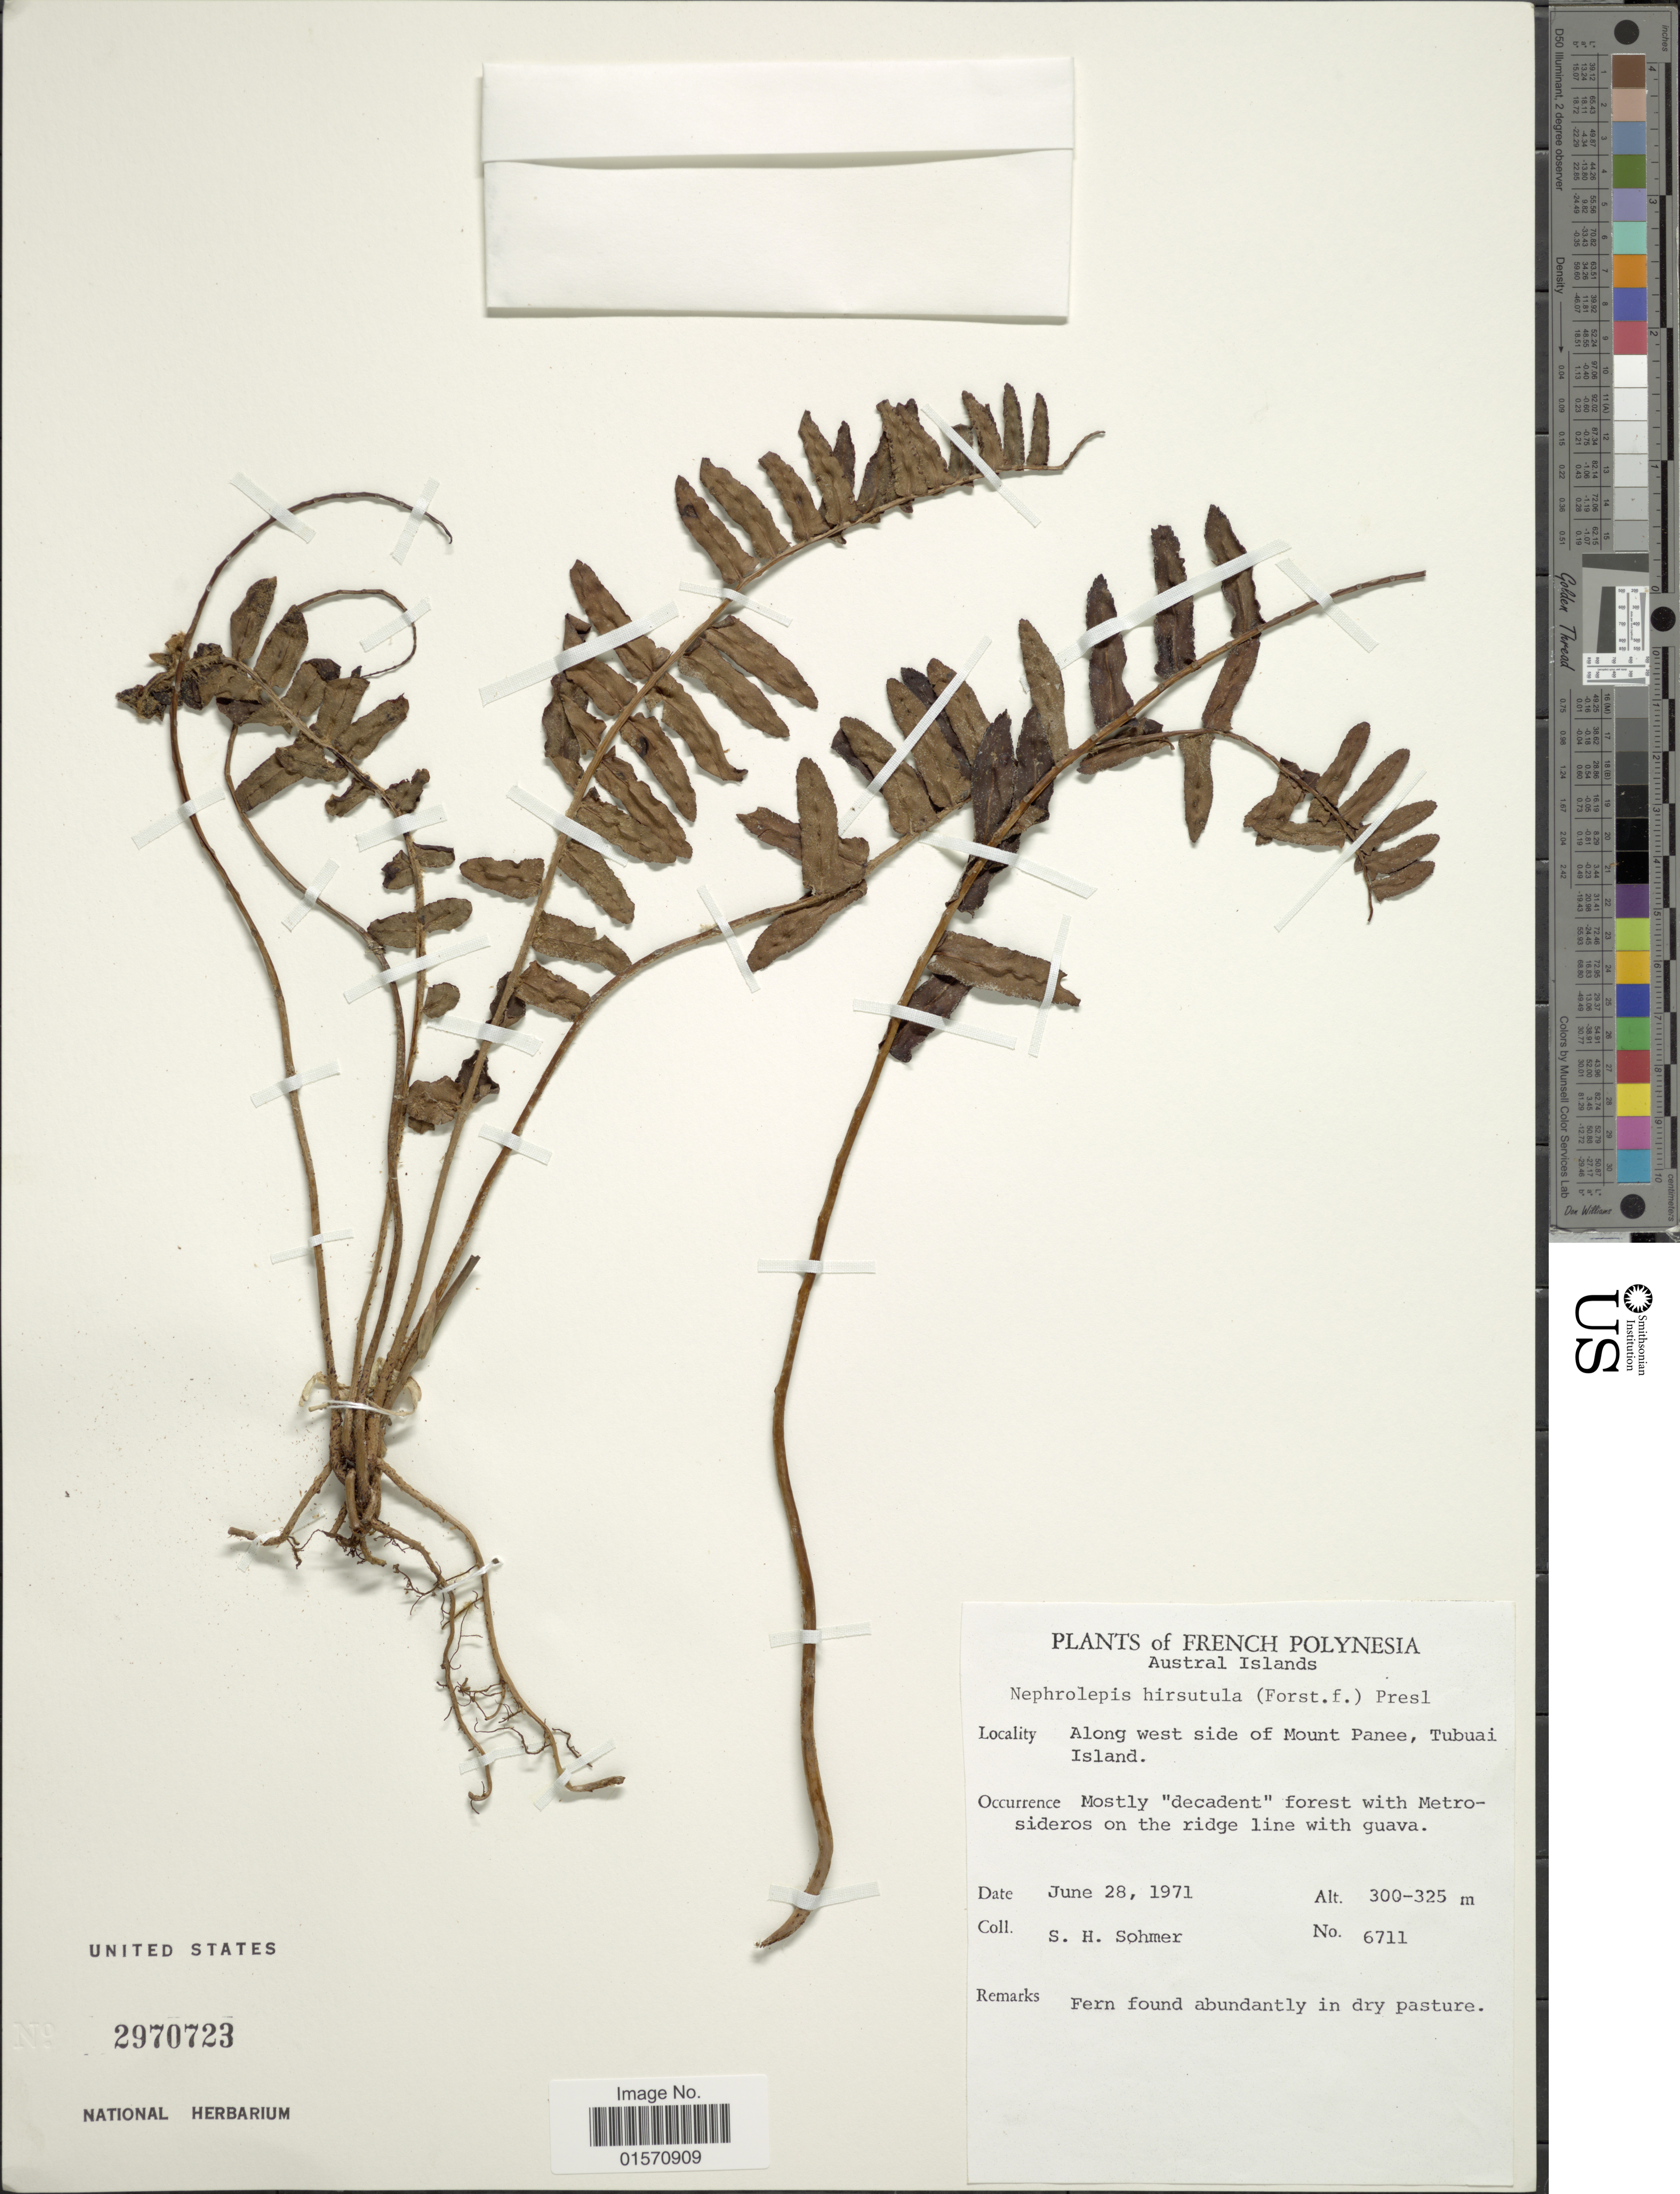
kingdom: Plantae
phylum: Tracheophyta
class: Polypodiopsida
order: Polypodiales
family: Nephrolepidaceae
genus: Nephrolepis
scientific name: Nephrolepis hirsutula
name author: (G. Forst.) C. Presl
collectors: S. H. Sohmer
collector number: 6711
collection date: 1971-06-28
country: French Polynesia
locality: Austral Islands. Along west side of Mount Panee, Tubuai Island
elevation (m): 300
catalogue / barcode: US 2970723